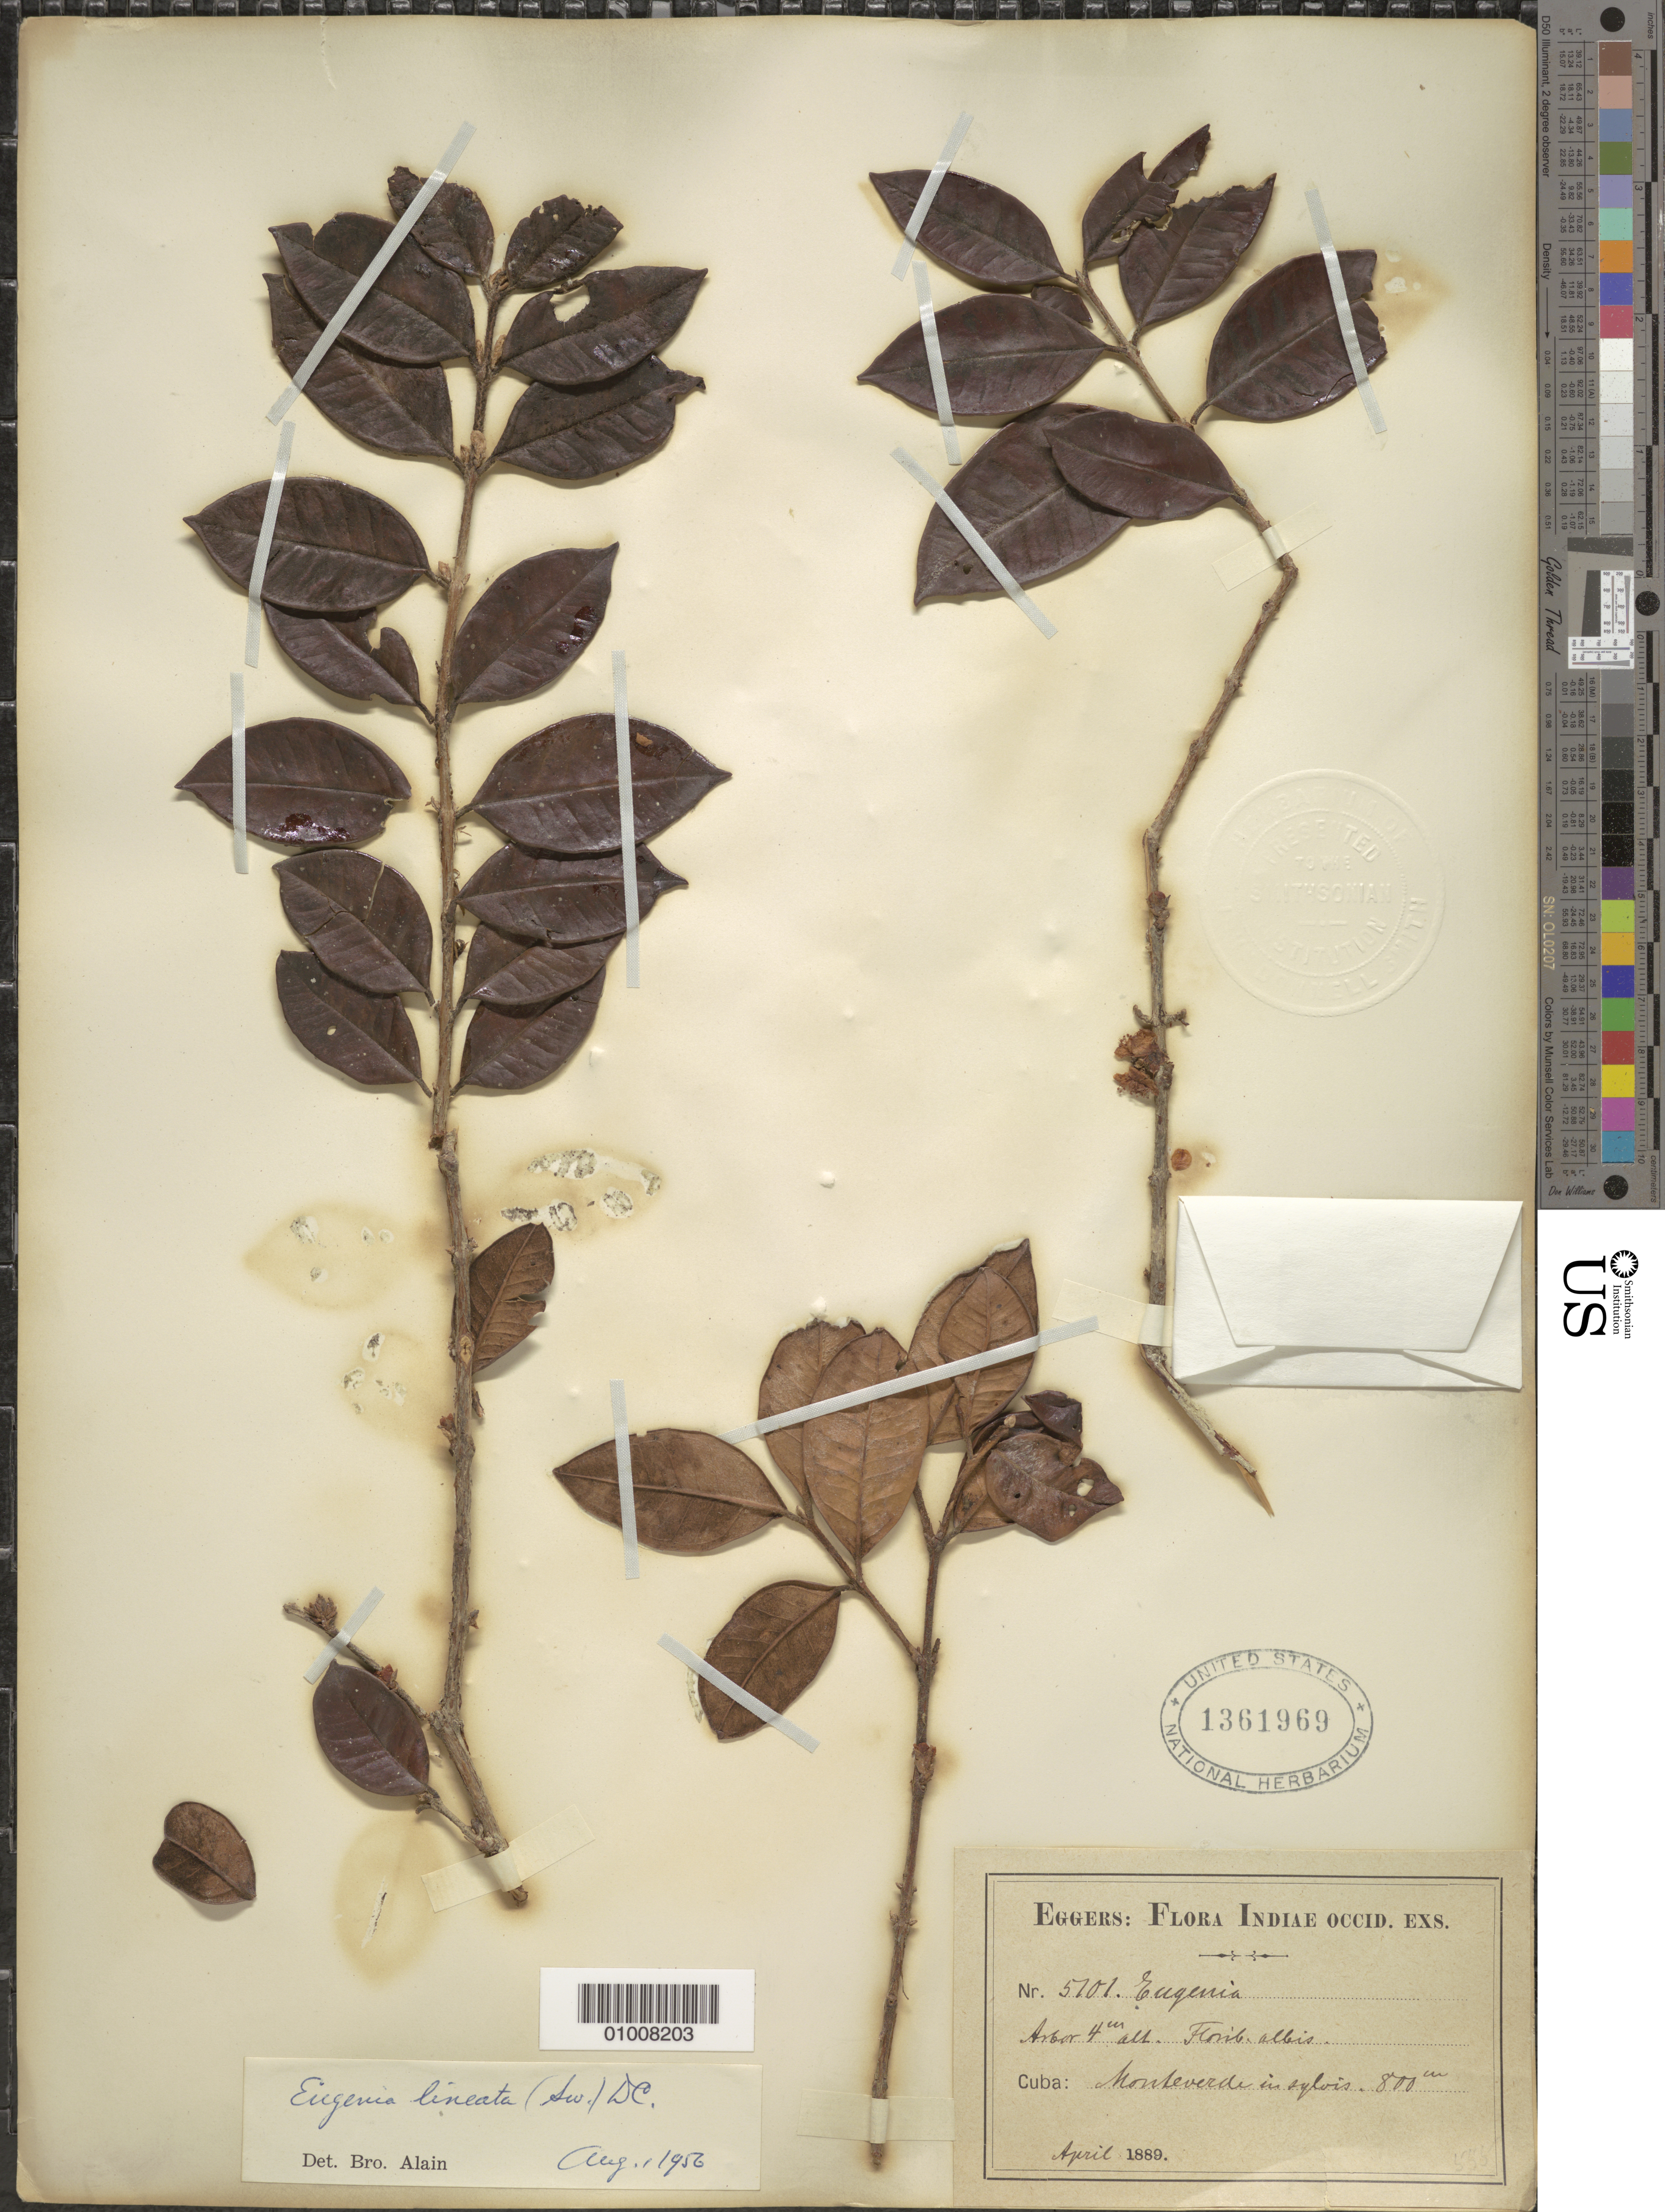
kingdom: Plantae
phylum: Tracheophyta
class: Magnoliopsida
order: Myrtales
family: Myrtaceae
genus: Eugenia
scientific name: Eugenia lineata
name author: (Sw.) DC.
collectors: H. F. A. von Eggers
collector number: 5701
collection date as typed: Apr 1889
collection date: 1889-04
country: Cuba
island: Cuba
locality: Monteverdi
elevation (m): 800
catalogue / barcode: US 1361969